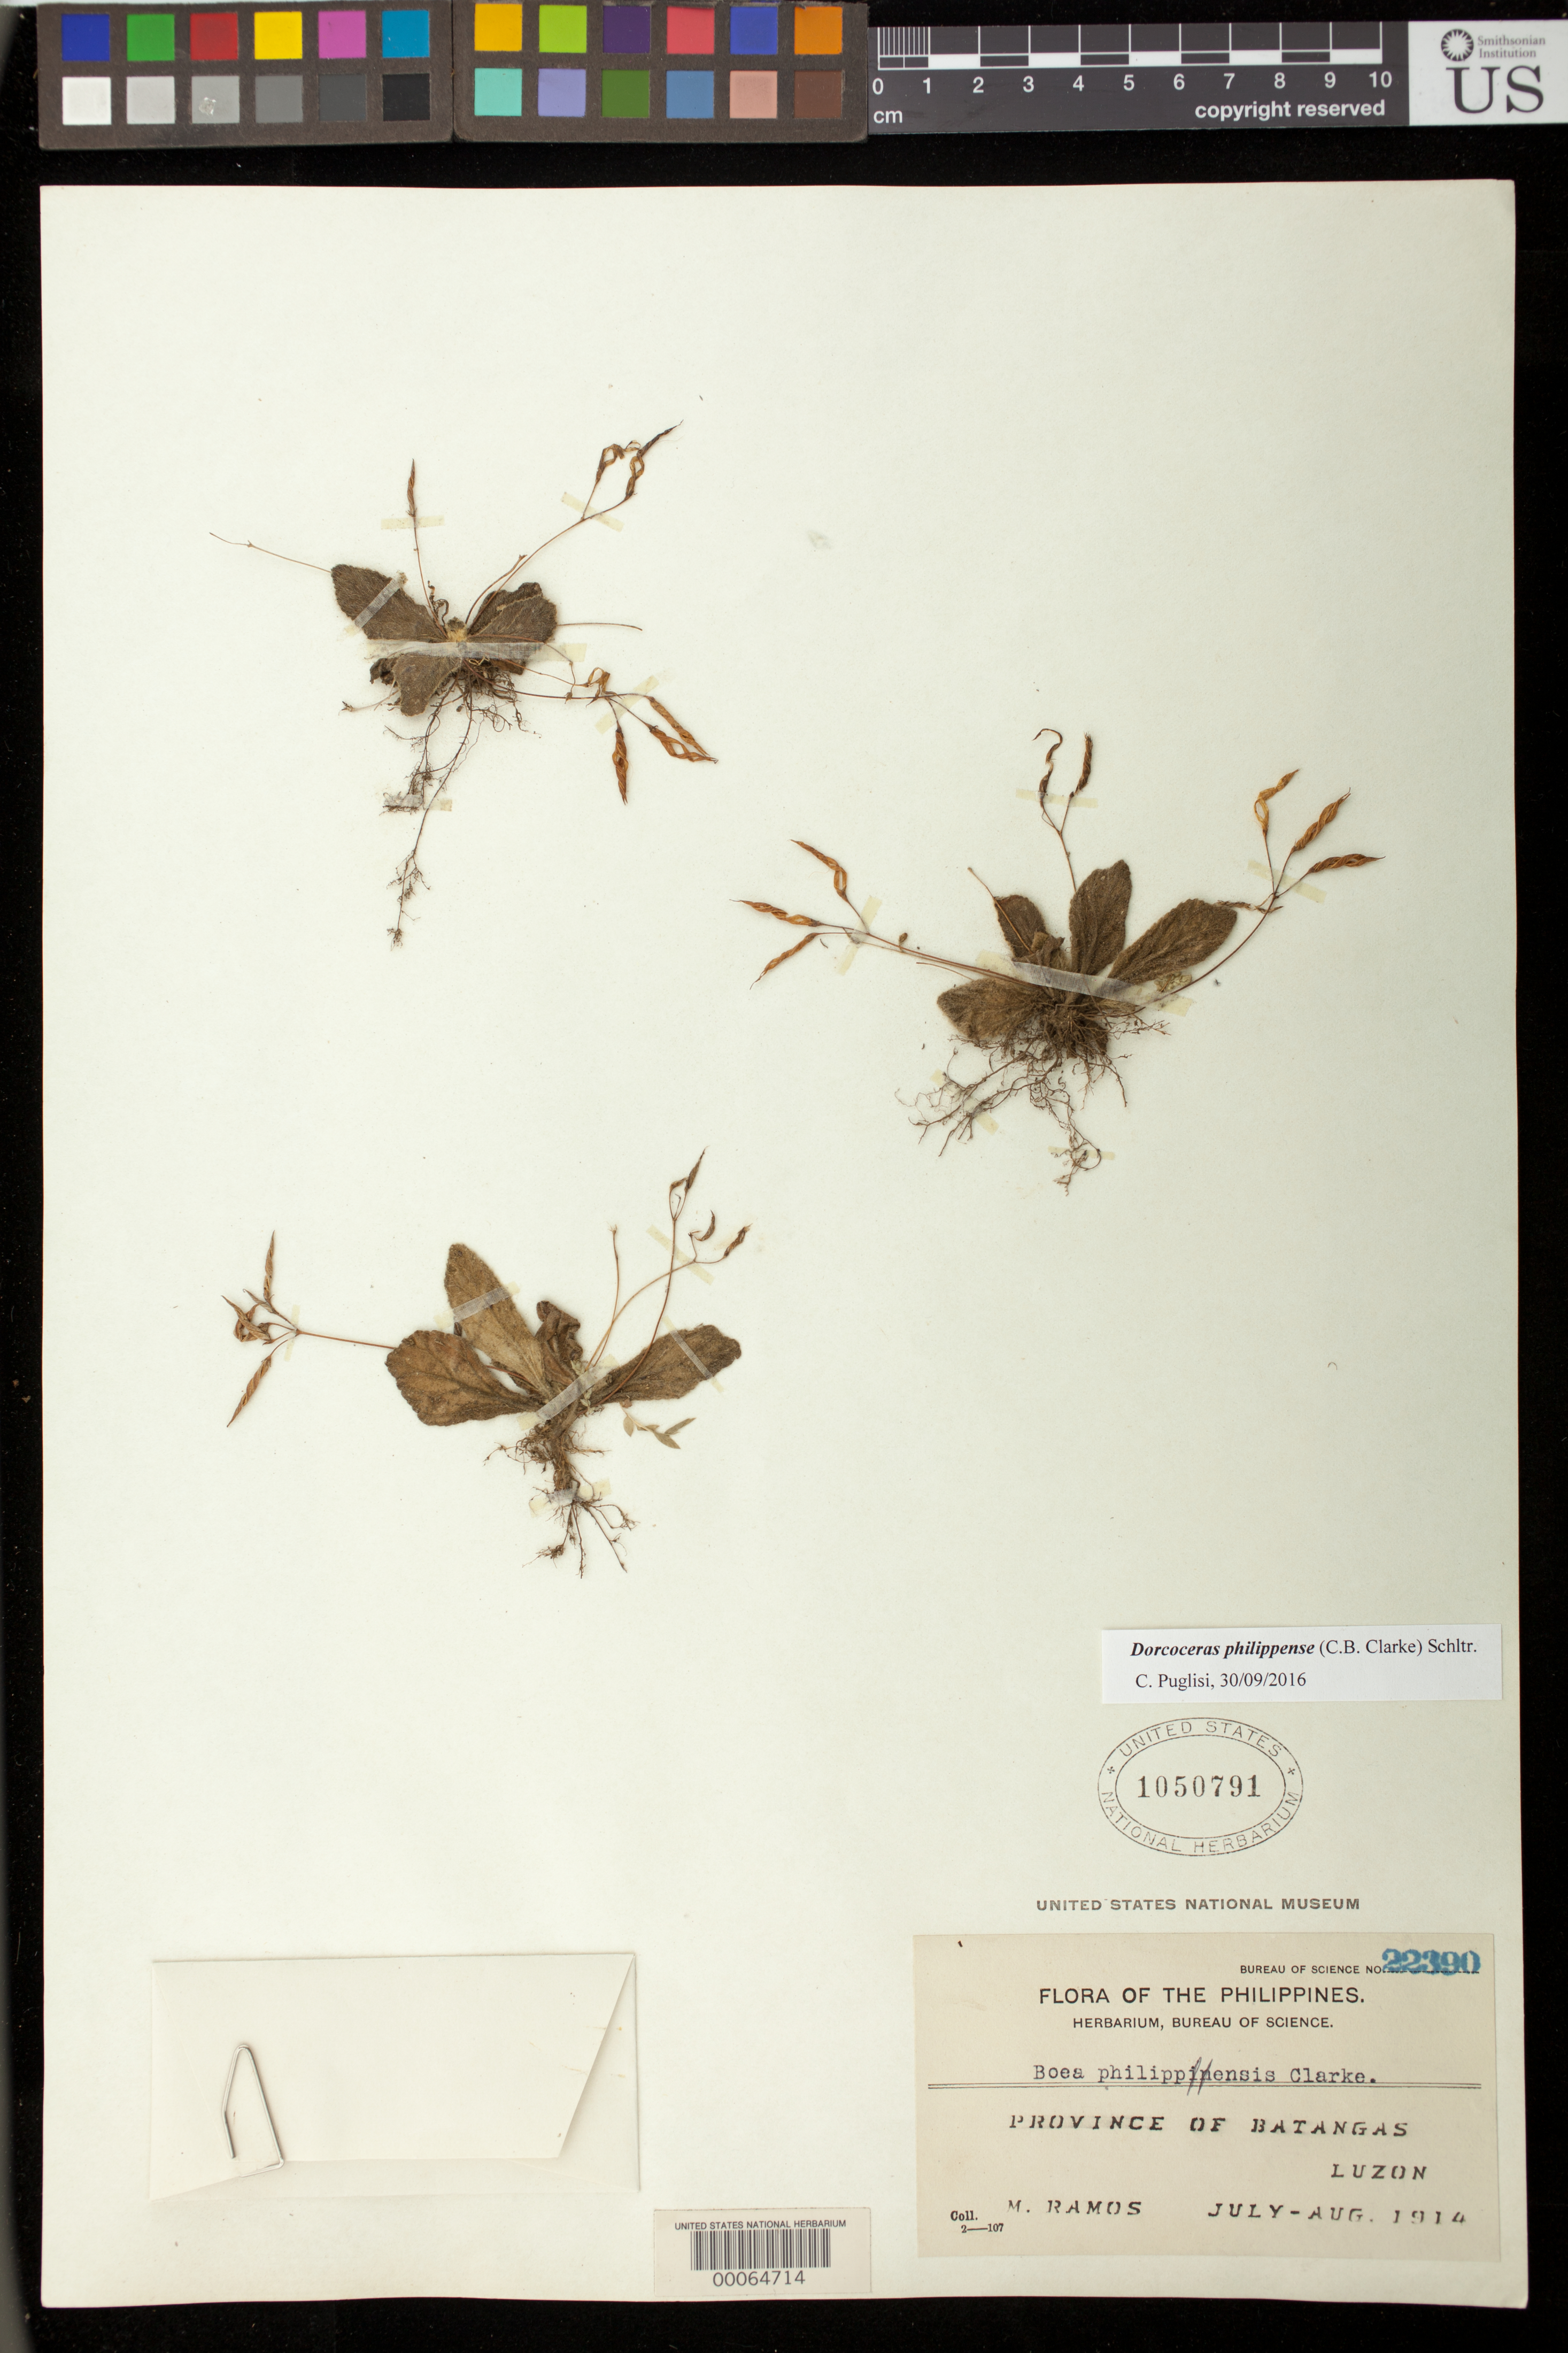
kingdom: Plantae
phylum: Tracheophyta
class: Magnoliopsida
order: Lamiales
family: Gesneriaceae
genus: Dorcoceras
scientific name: Dorcoceras philippense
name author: (C.B. Clarke) Schltr.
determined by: Puglisi, Carmen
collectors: M. Ramos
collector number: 22390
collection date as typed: Jul-Aug 1914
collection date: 1914-07/1914-08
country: Philippines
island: Luzon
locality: Batangas prov.,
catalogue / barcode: US 1050791